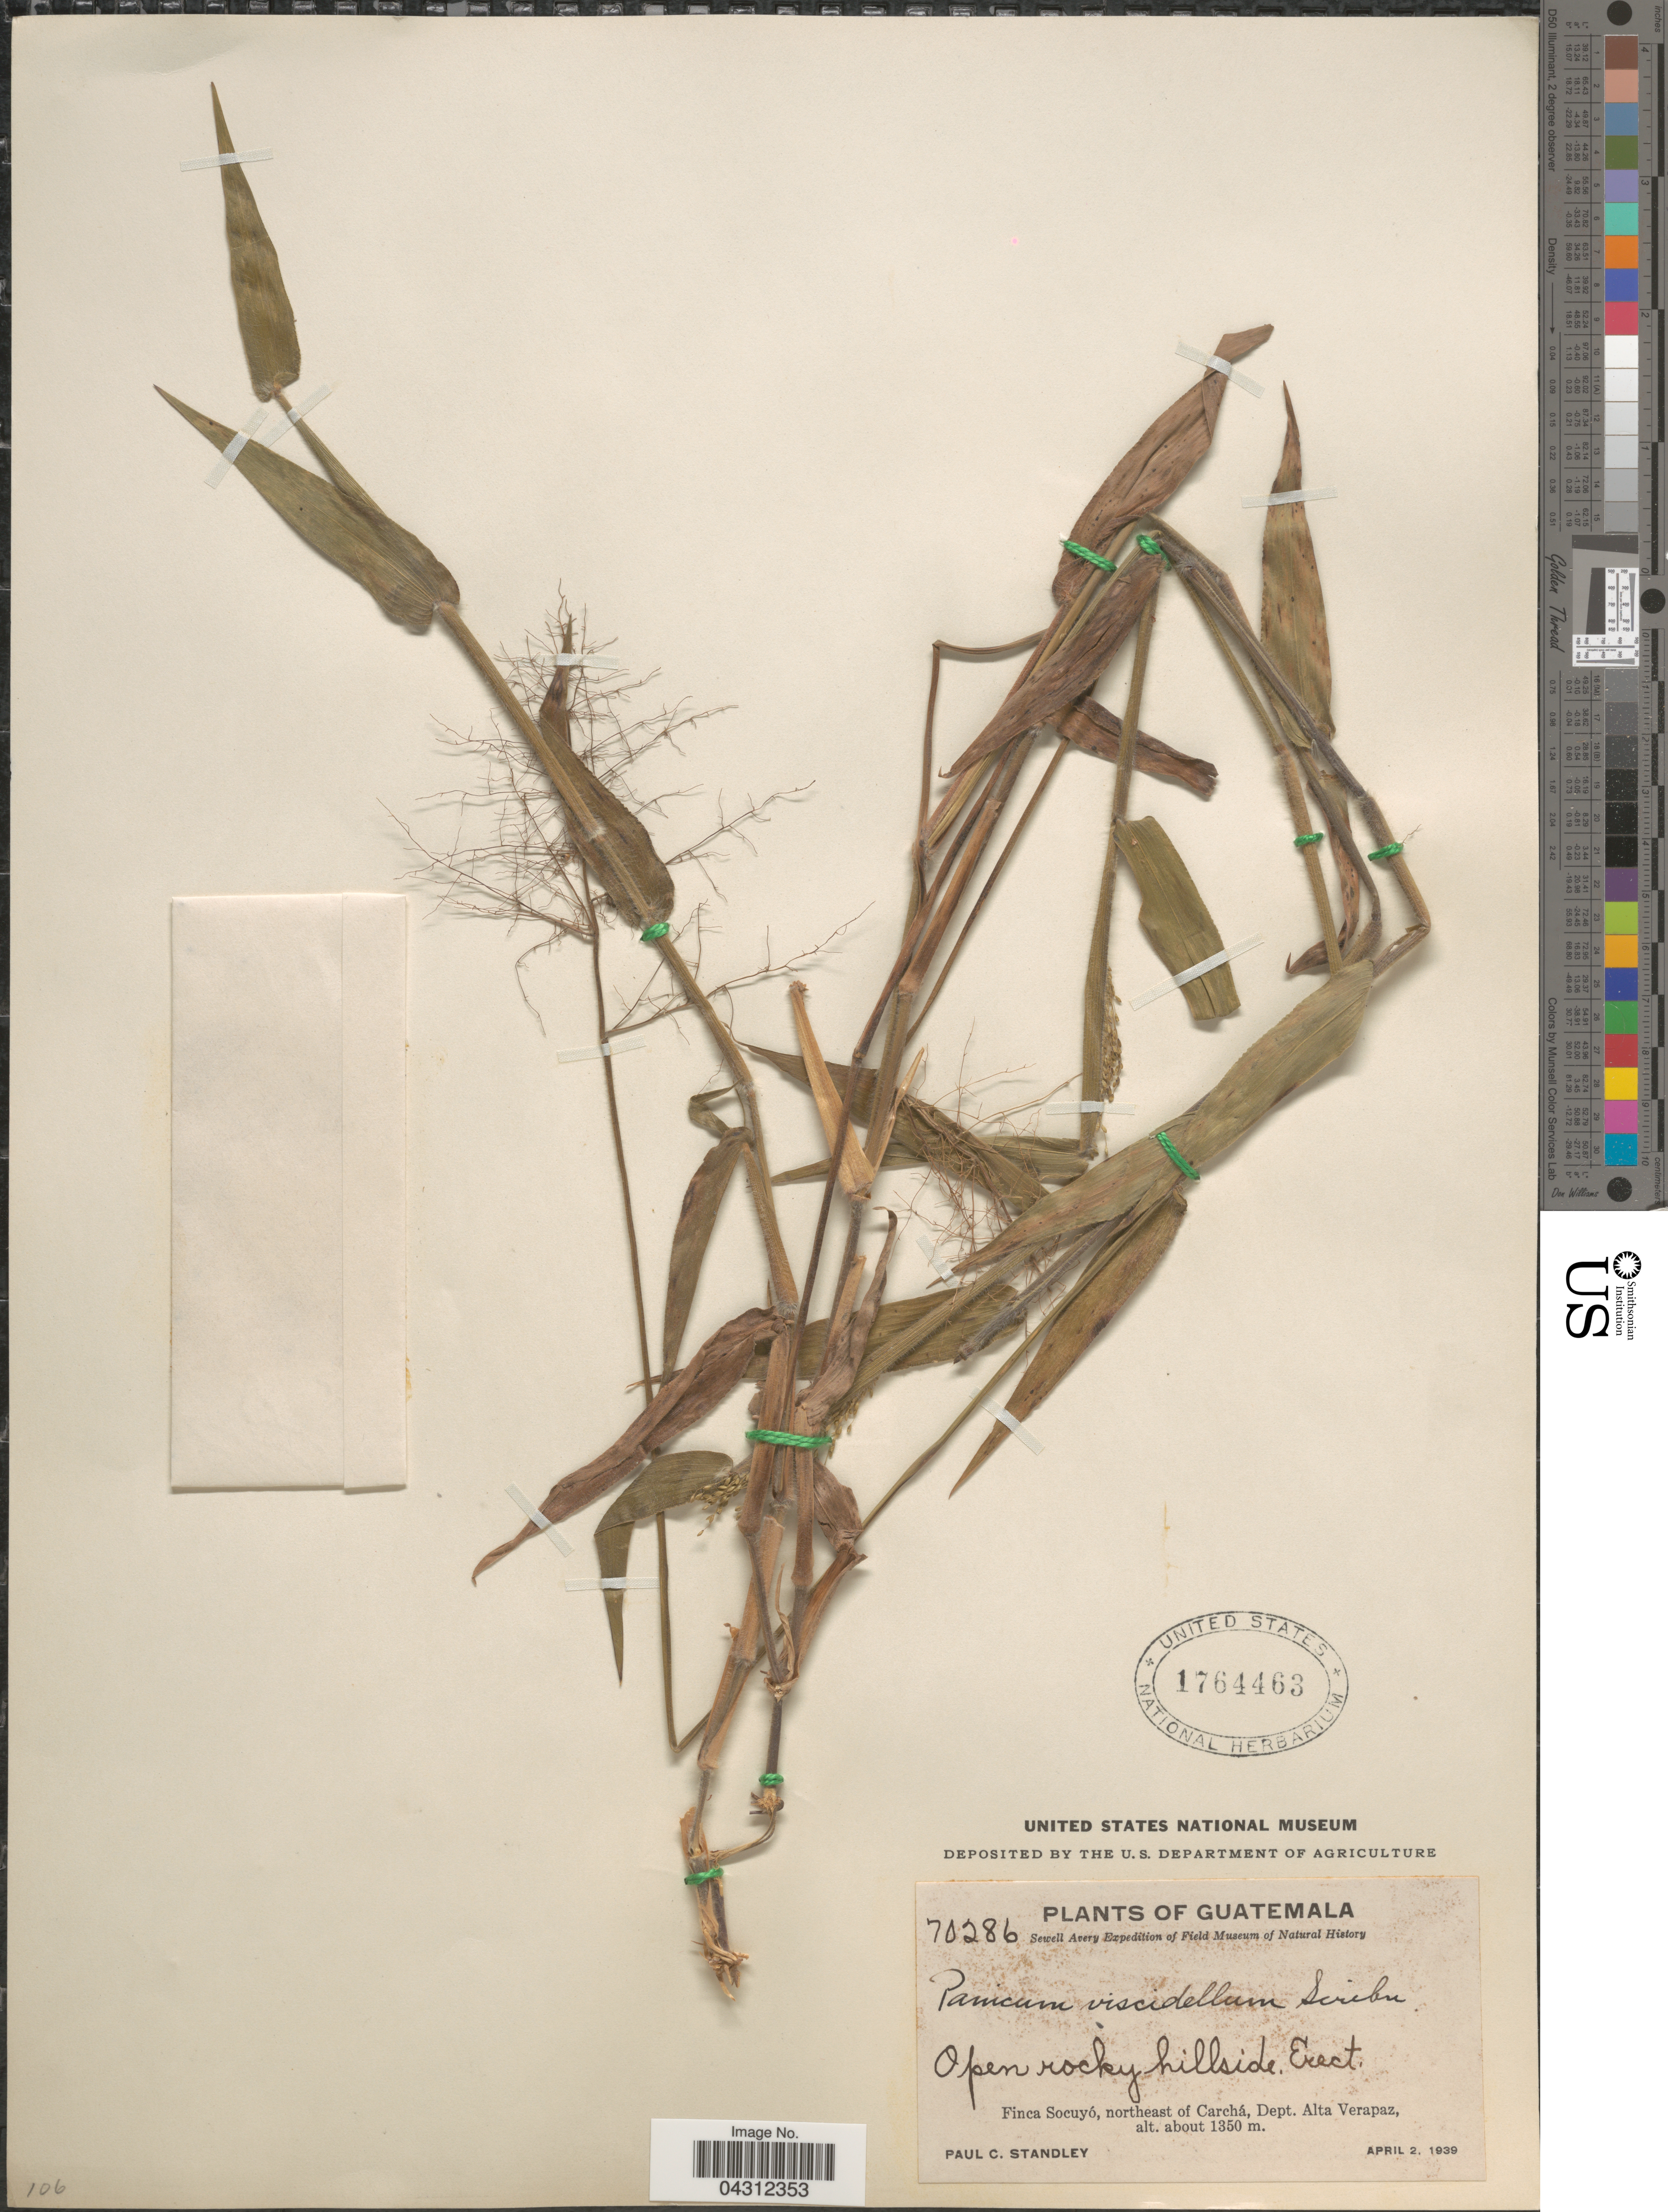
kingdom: Plantae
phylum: Tracheophyta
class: Liliopsida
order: Poales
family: Poaceae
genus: Dichanthelium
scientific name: Dichanthelium viscidellum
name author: (Scribn.) Gould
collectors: P. C. Standley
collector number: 70286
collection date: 1939-04-02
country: Guatemala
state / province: Alta Verapaz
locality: Sewell Avery Expedition. Finca Socuyó, northeast of Carchá, Dept. Alta Verapaz.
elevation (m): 1350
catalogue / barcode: US 1764463